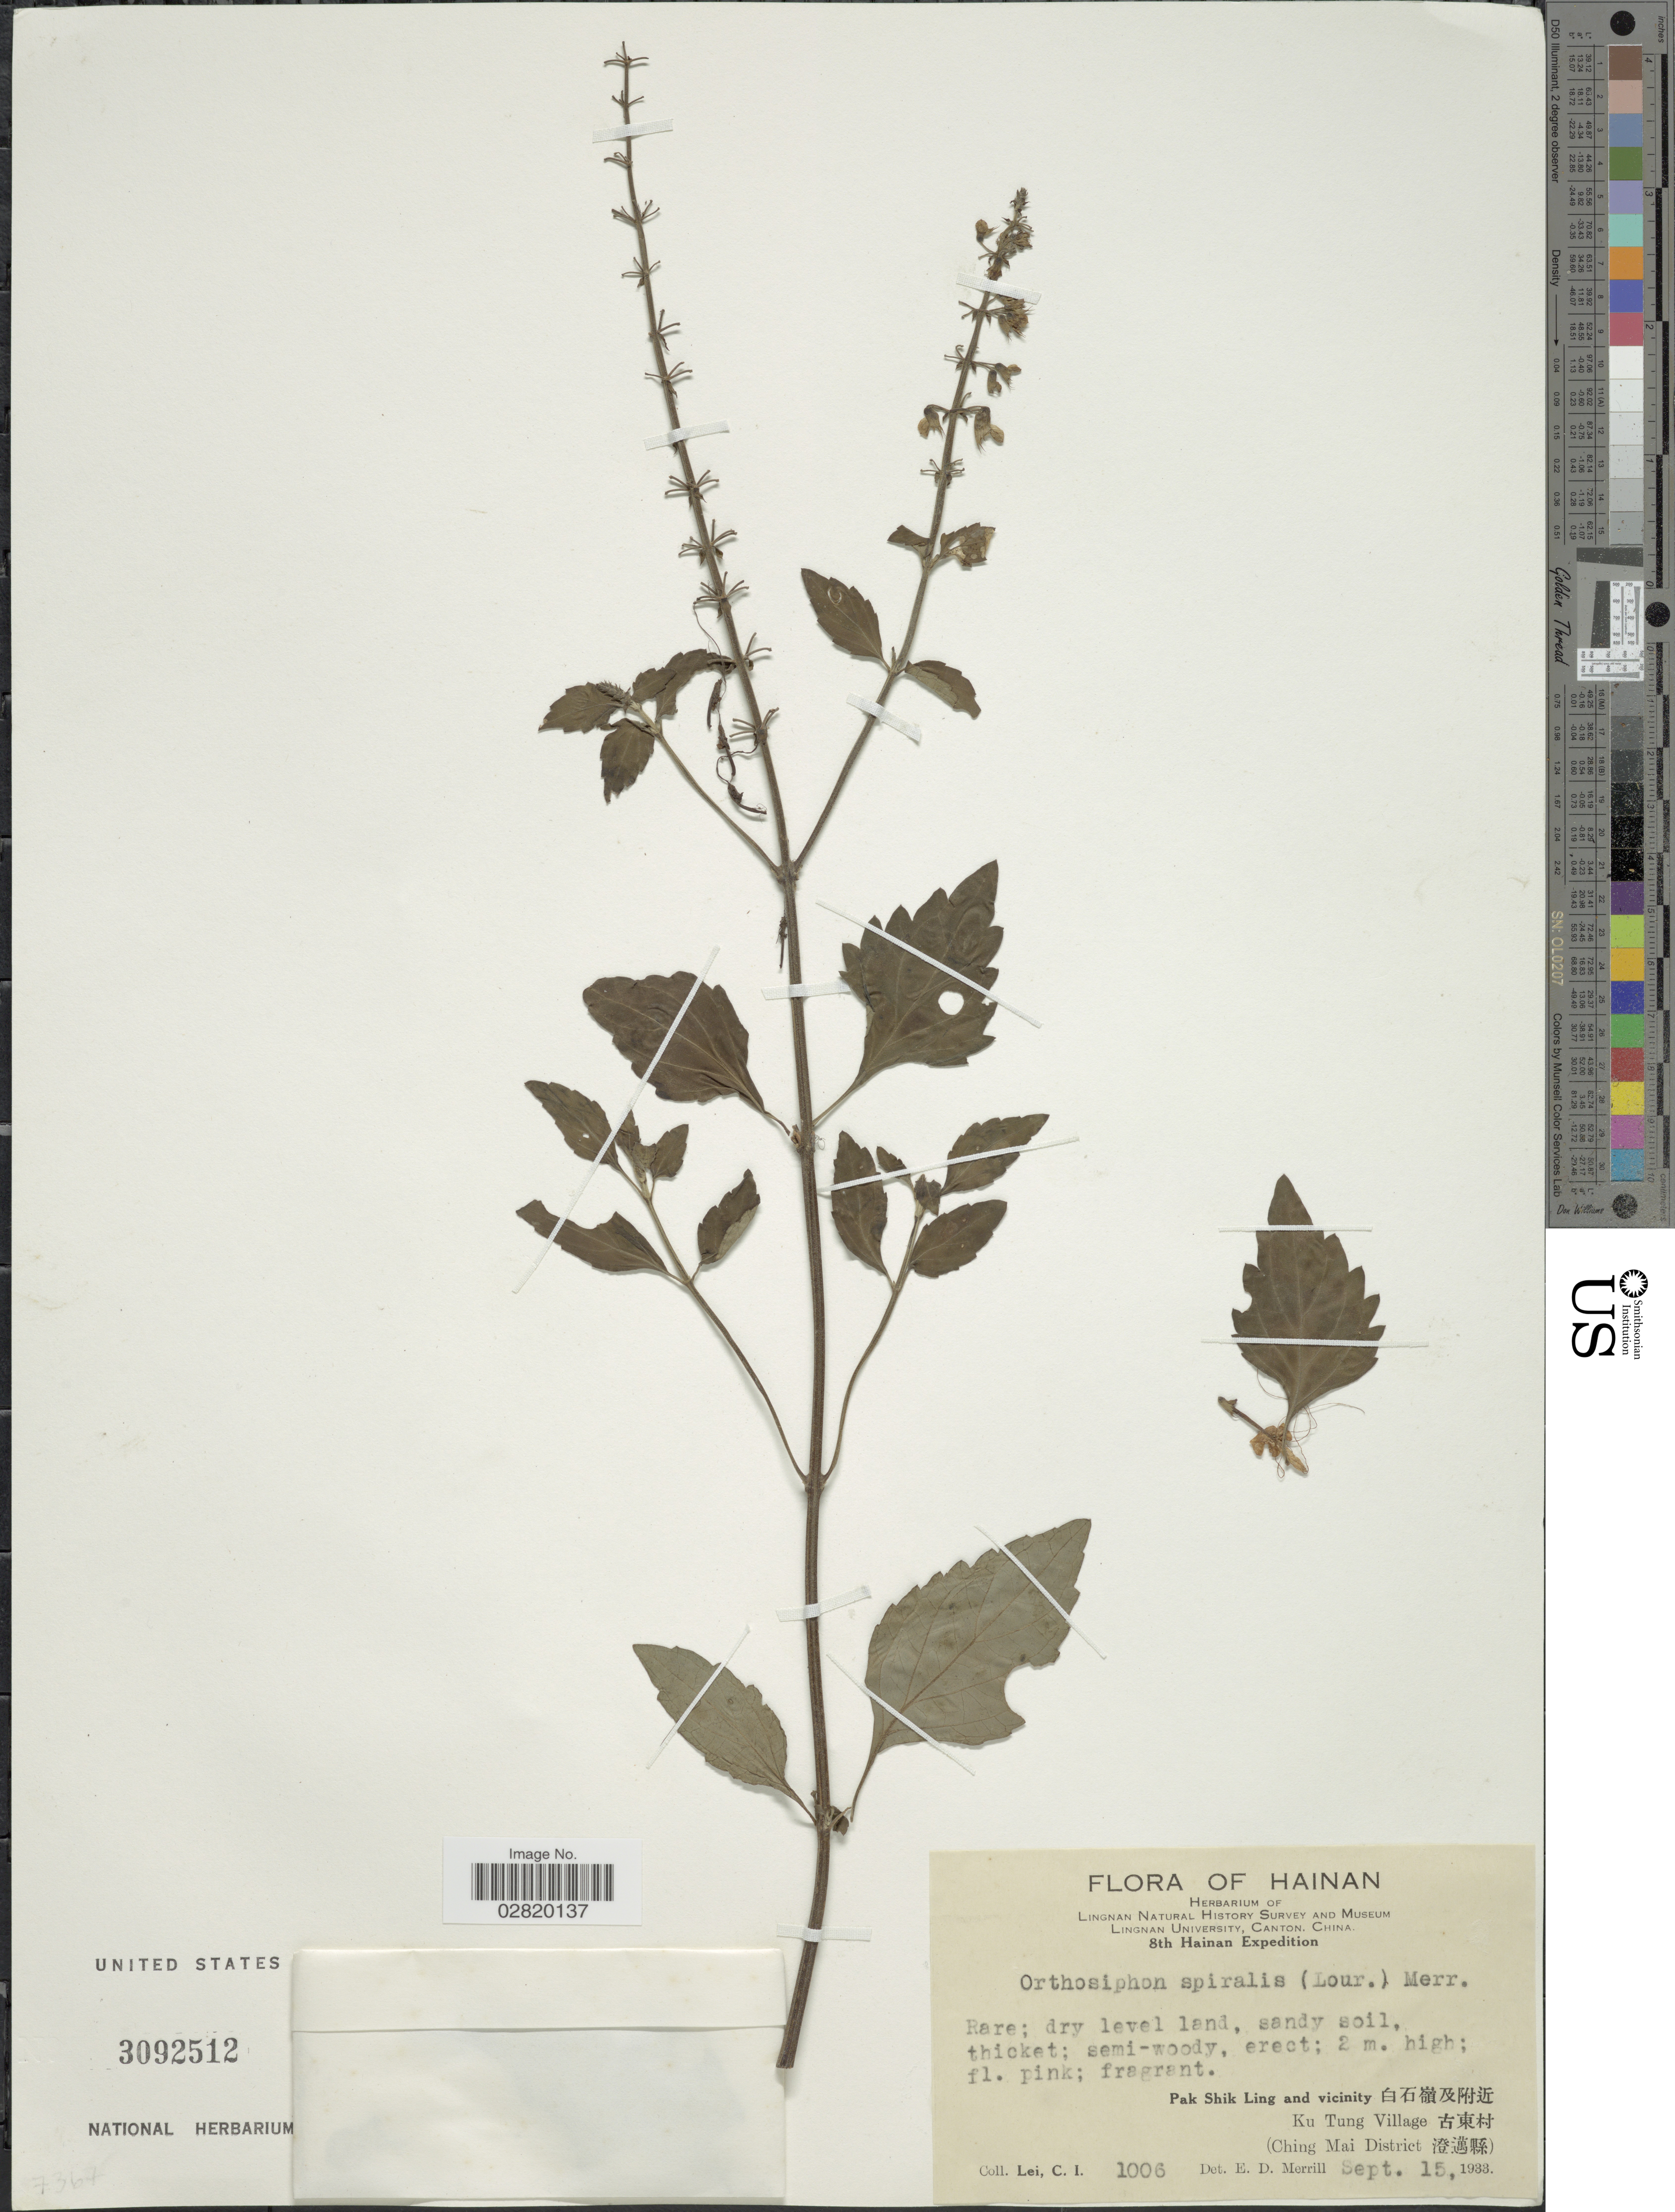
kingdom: Plantae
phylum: Tracheophyta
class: Magnoliopsida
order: Lamiales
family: Lamiaceae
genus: Orthosiphon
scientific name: Orthosiphon spiralis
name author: (Lour.) Merr.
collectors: C. I. Lei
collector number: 1006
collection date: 1933-09-15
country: China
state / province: Hainan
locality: Pak Shik Ling and vicinity X, Ku Tung Village X, (Ching Mai District X).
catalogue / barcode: US 3092512